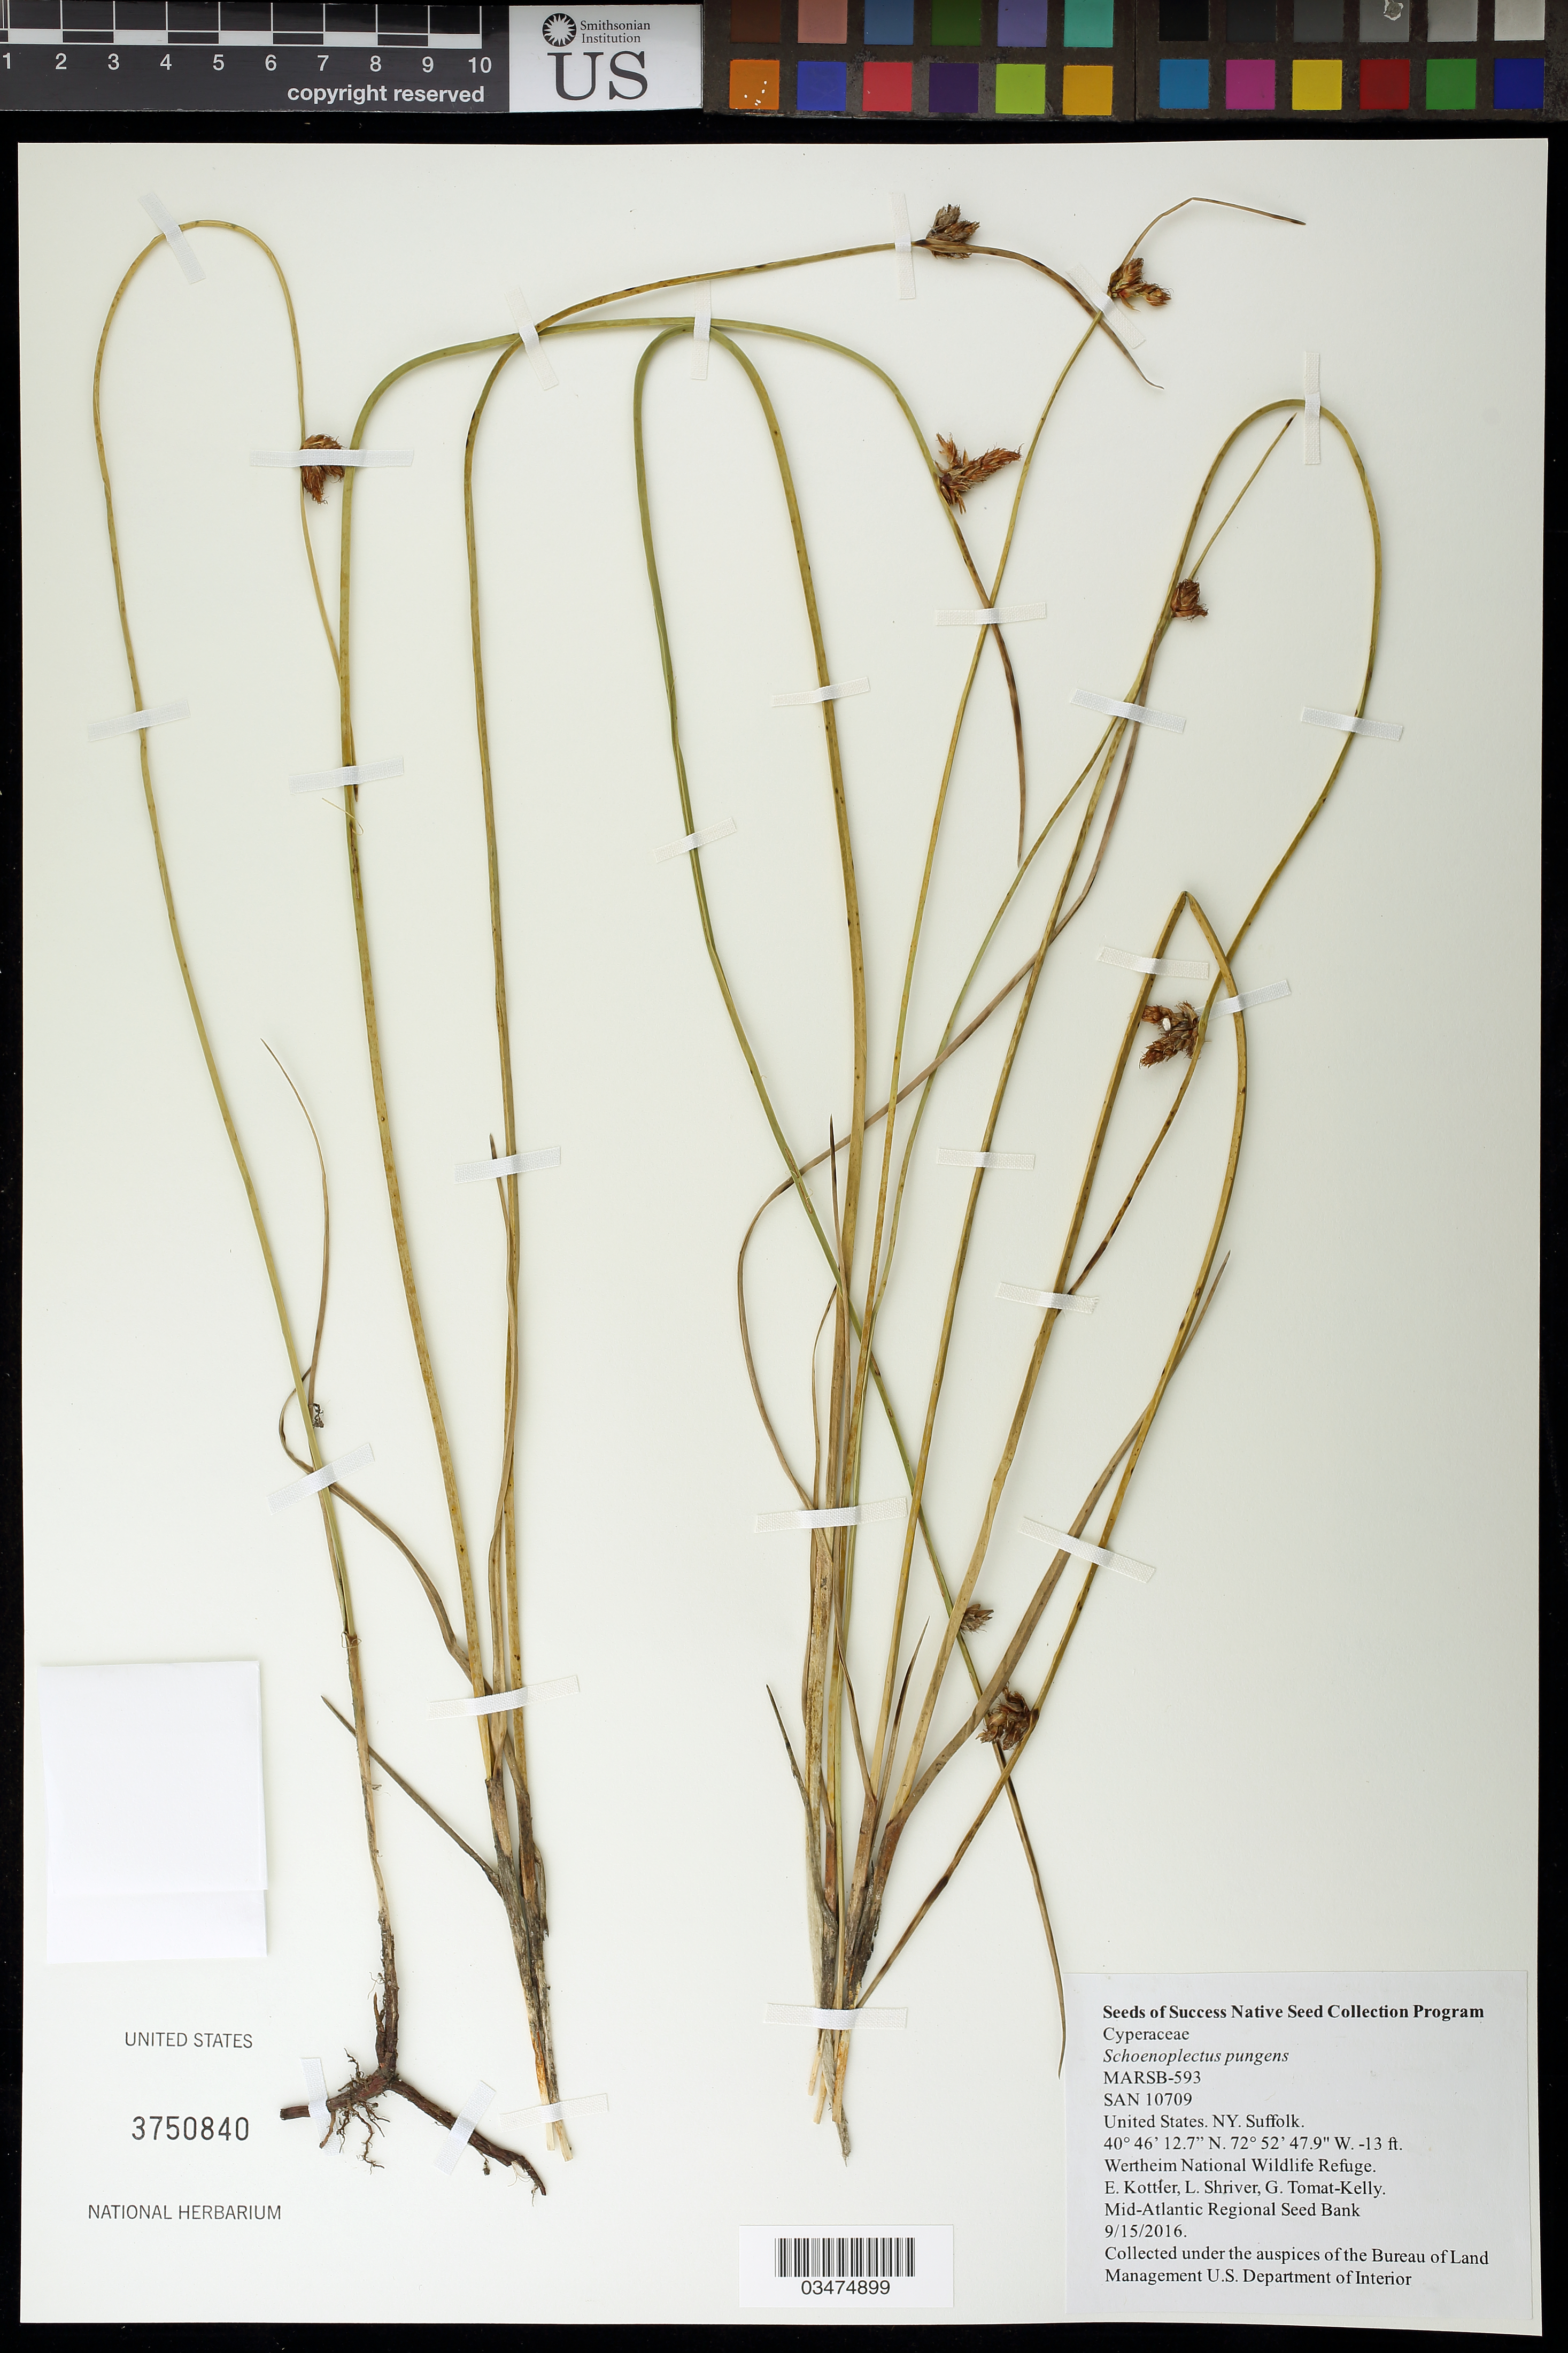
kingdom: Plantae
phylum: Tracheophyta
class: Liliopsida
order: Poales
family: Cyperaceae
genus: Schoenoplectus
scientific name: Schoenoplectus pungens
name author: (Vahl) Palla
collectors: E. Kottler, G. Tomat-Kelly & L. Shriver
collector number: MARSB-593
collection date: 2016-09-15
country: United States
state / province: New York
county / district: Suffolk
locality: Wertheim National Wildlife Reserve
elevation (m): -4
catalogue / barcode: US 3750840